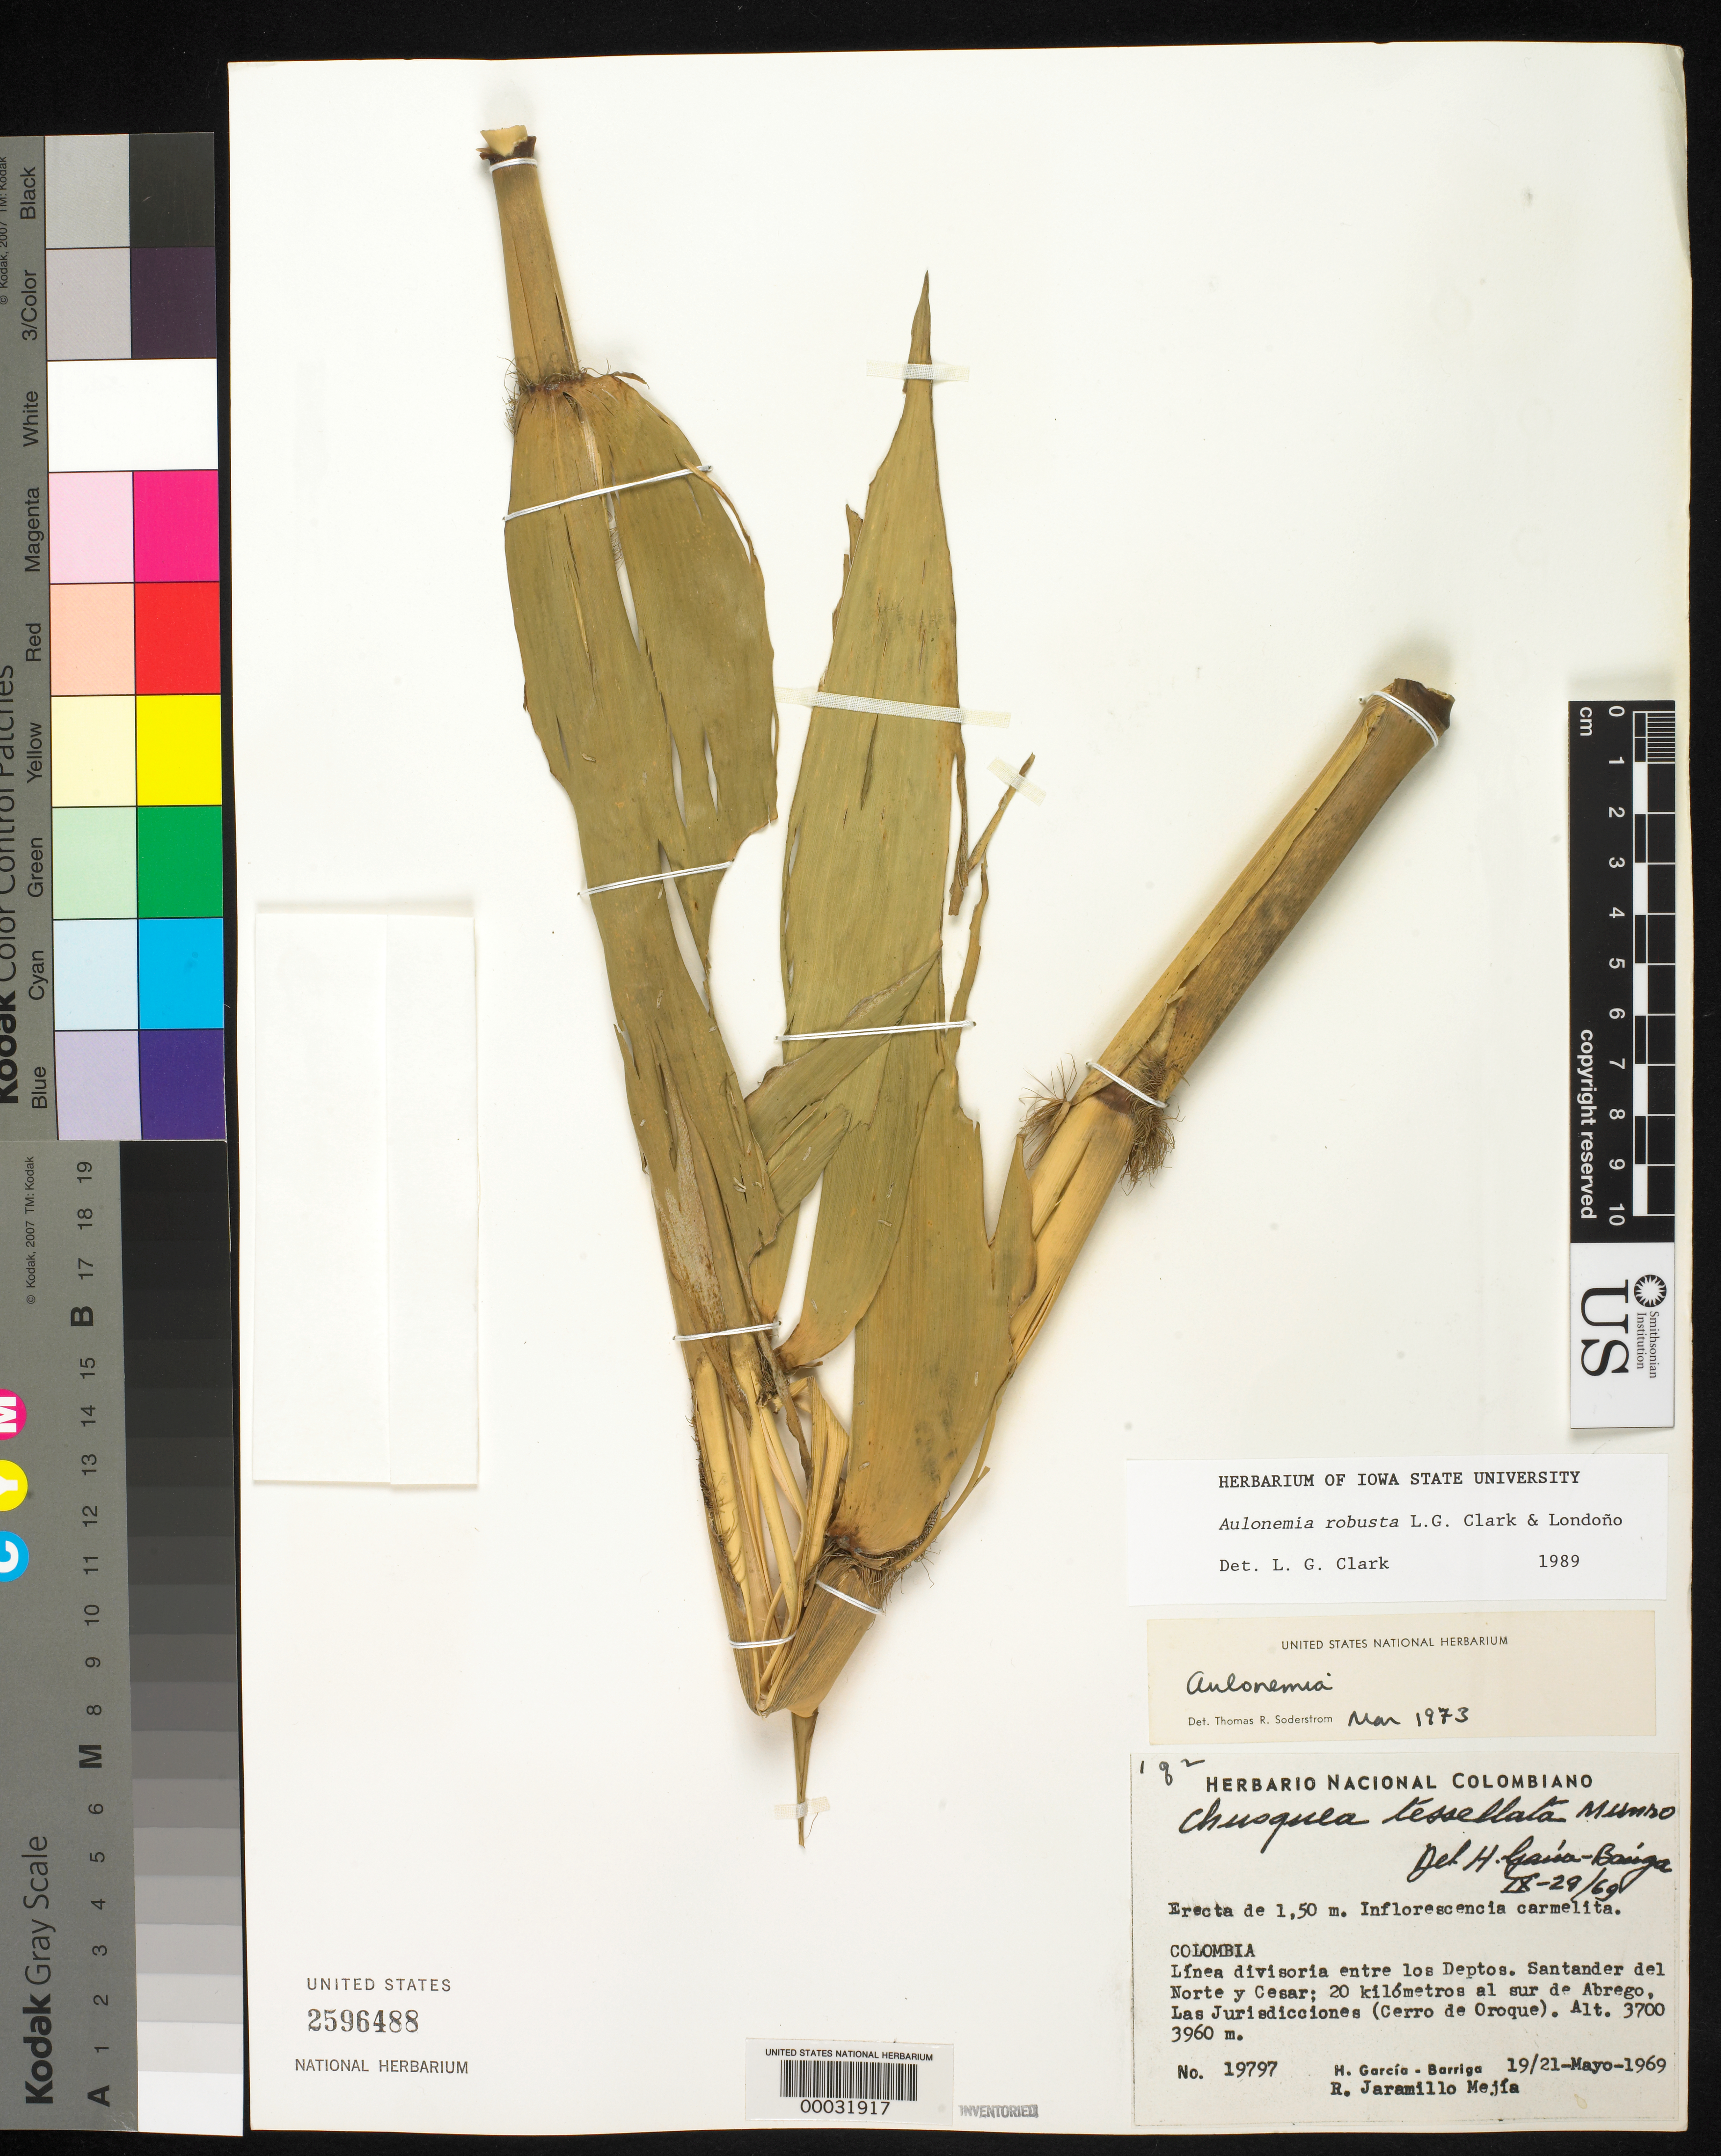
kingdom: Plantae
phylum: Tracheophyta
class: Liliopsida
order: Poales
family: Poaceae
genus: Aulonemia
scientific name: Aulonemia robusta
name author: L.G. Clark & Londoño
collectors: H. García Barriga & R. Jaramillo M.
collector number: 19797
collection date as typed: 19 May 1969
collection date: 1969-05-19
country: Colombia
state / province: Norte de Santander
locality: Las Jurisdiccoines (Cerro de Oroque)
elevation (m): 3700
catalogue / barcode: US 2596488